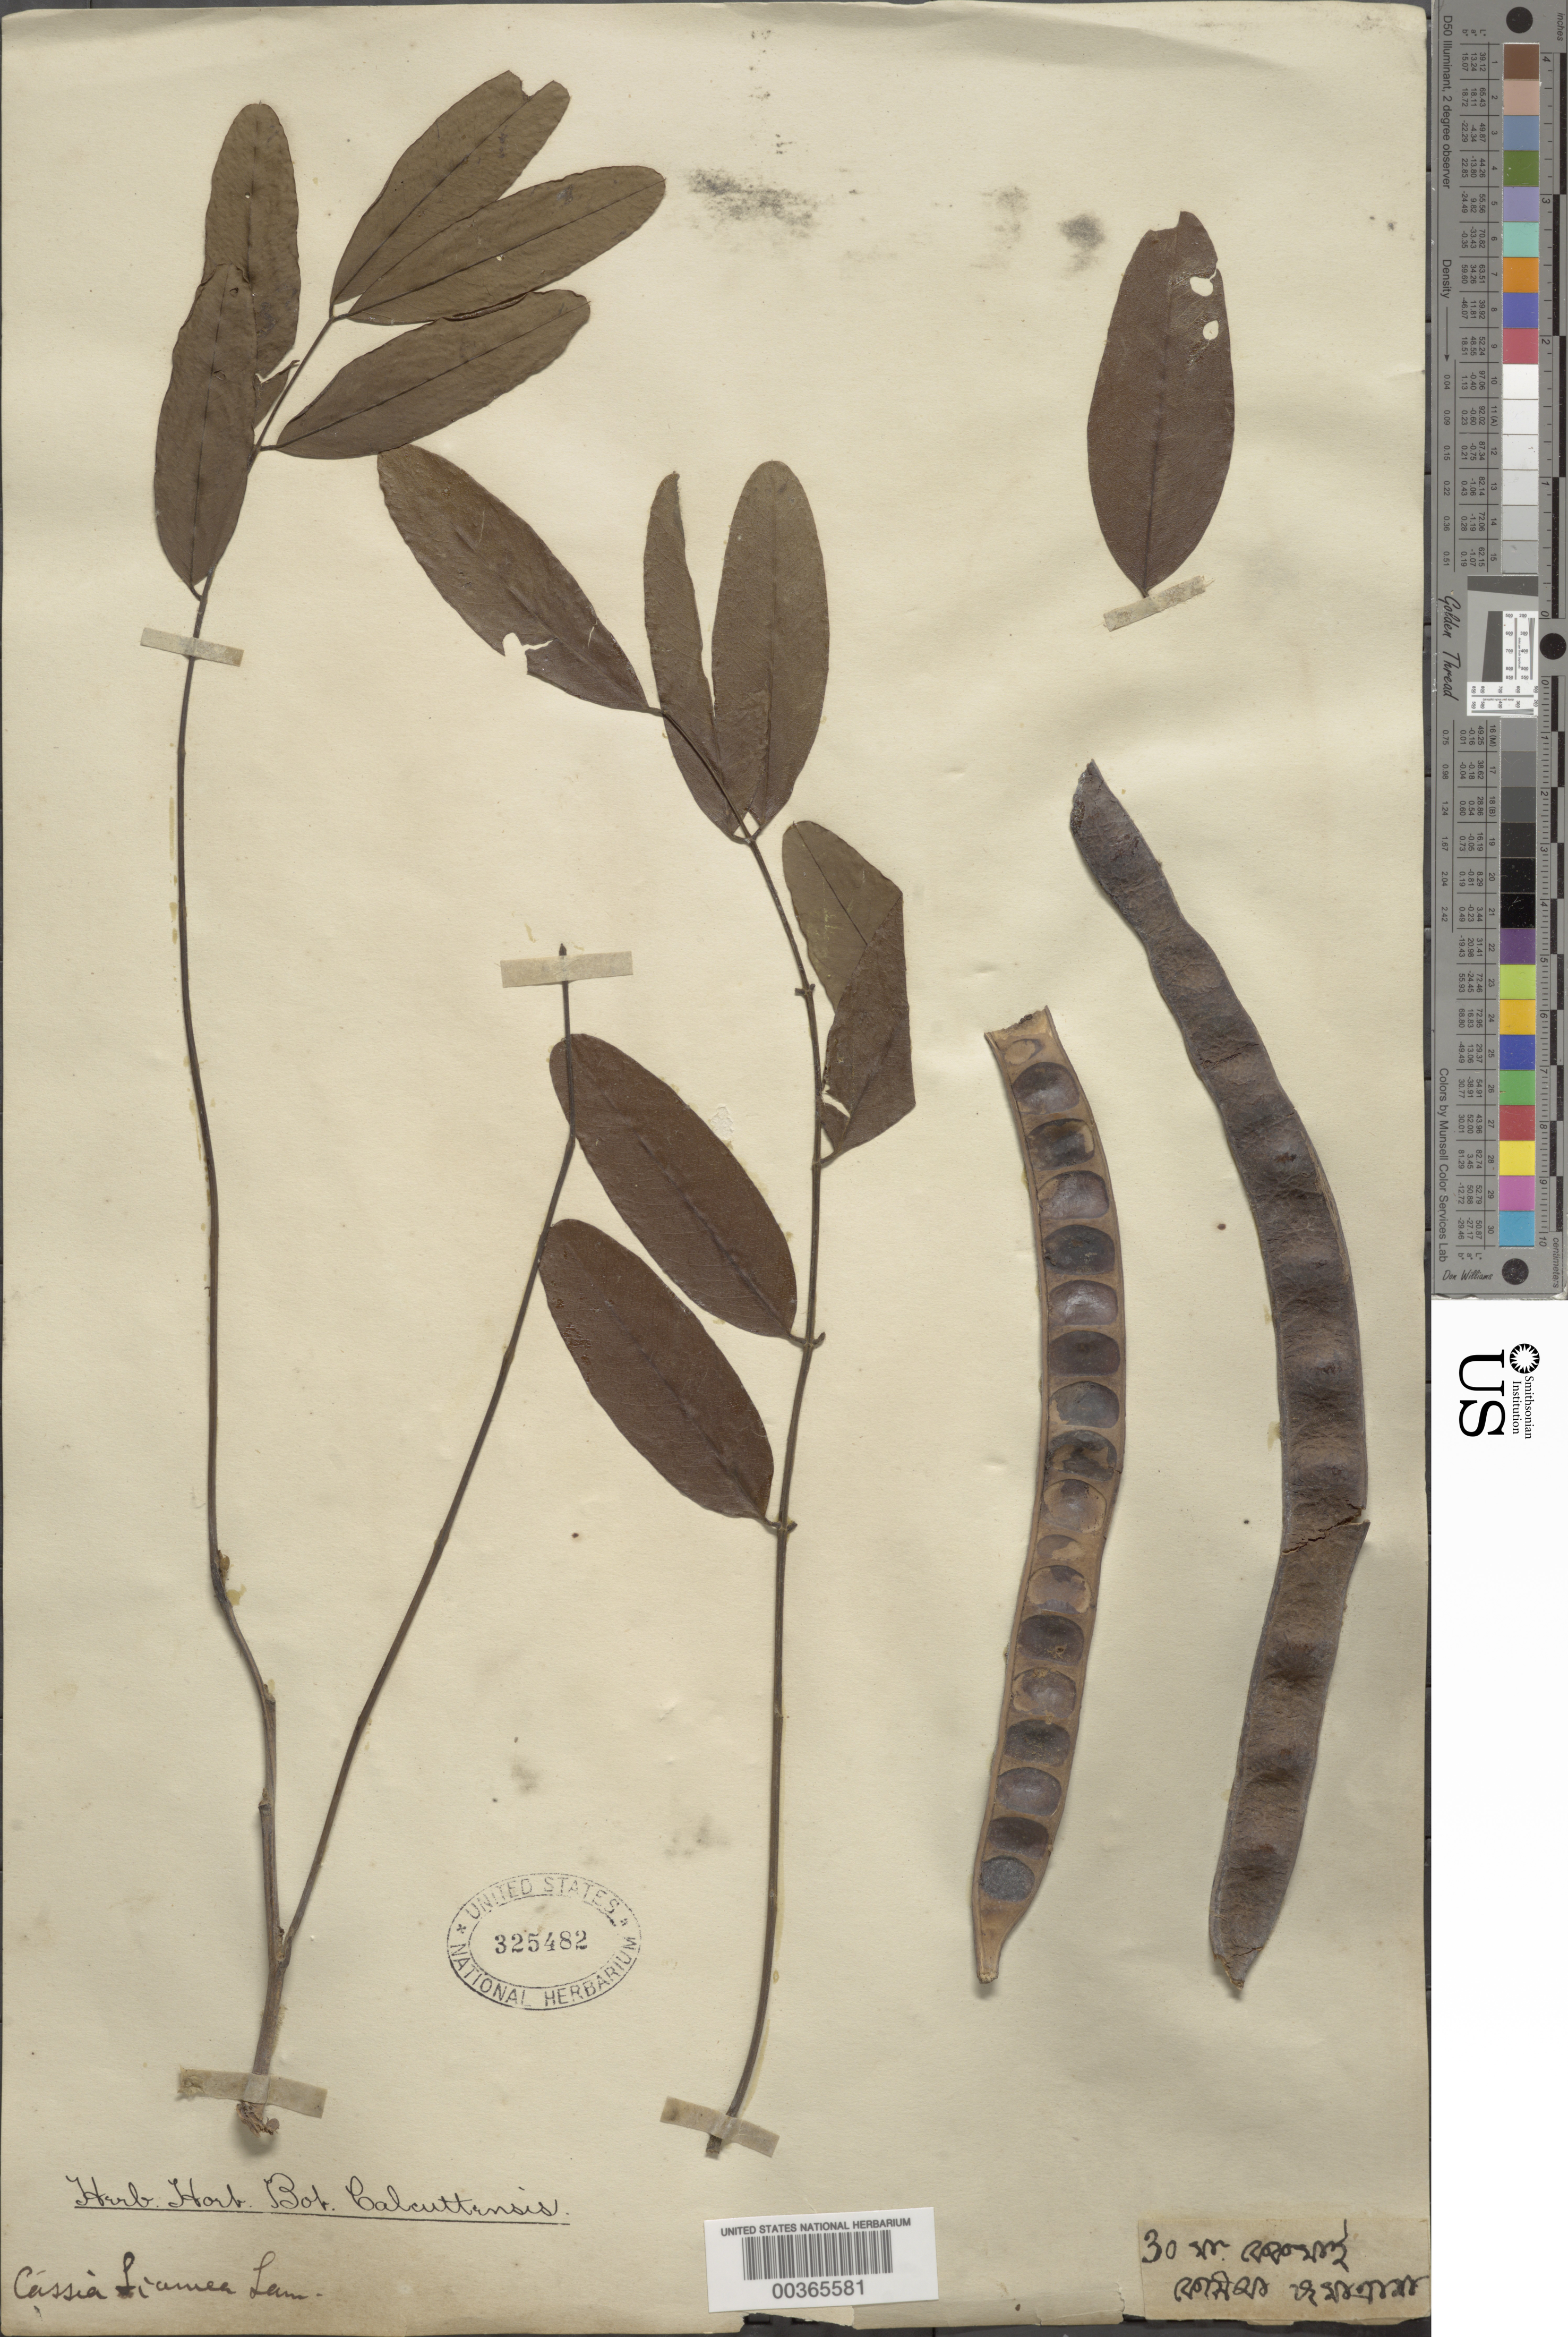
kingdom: Plantae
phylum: Tracheophyta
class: Magnoliopsida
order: Fabales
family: Fabaceae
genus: Senna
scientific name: Senna siamea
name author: (Lam.) H.S. Irwin & Barneby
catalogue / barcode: US 325482